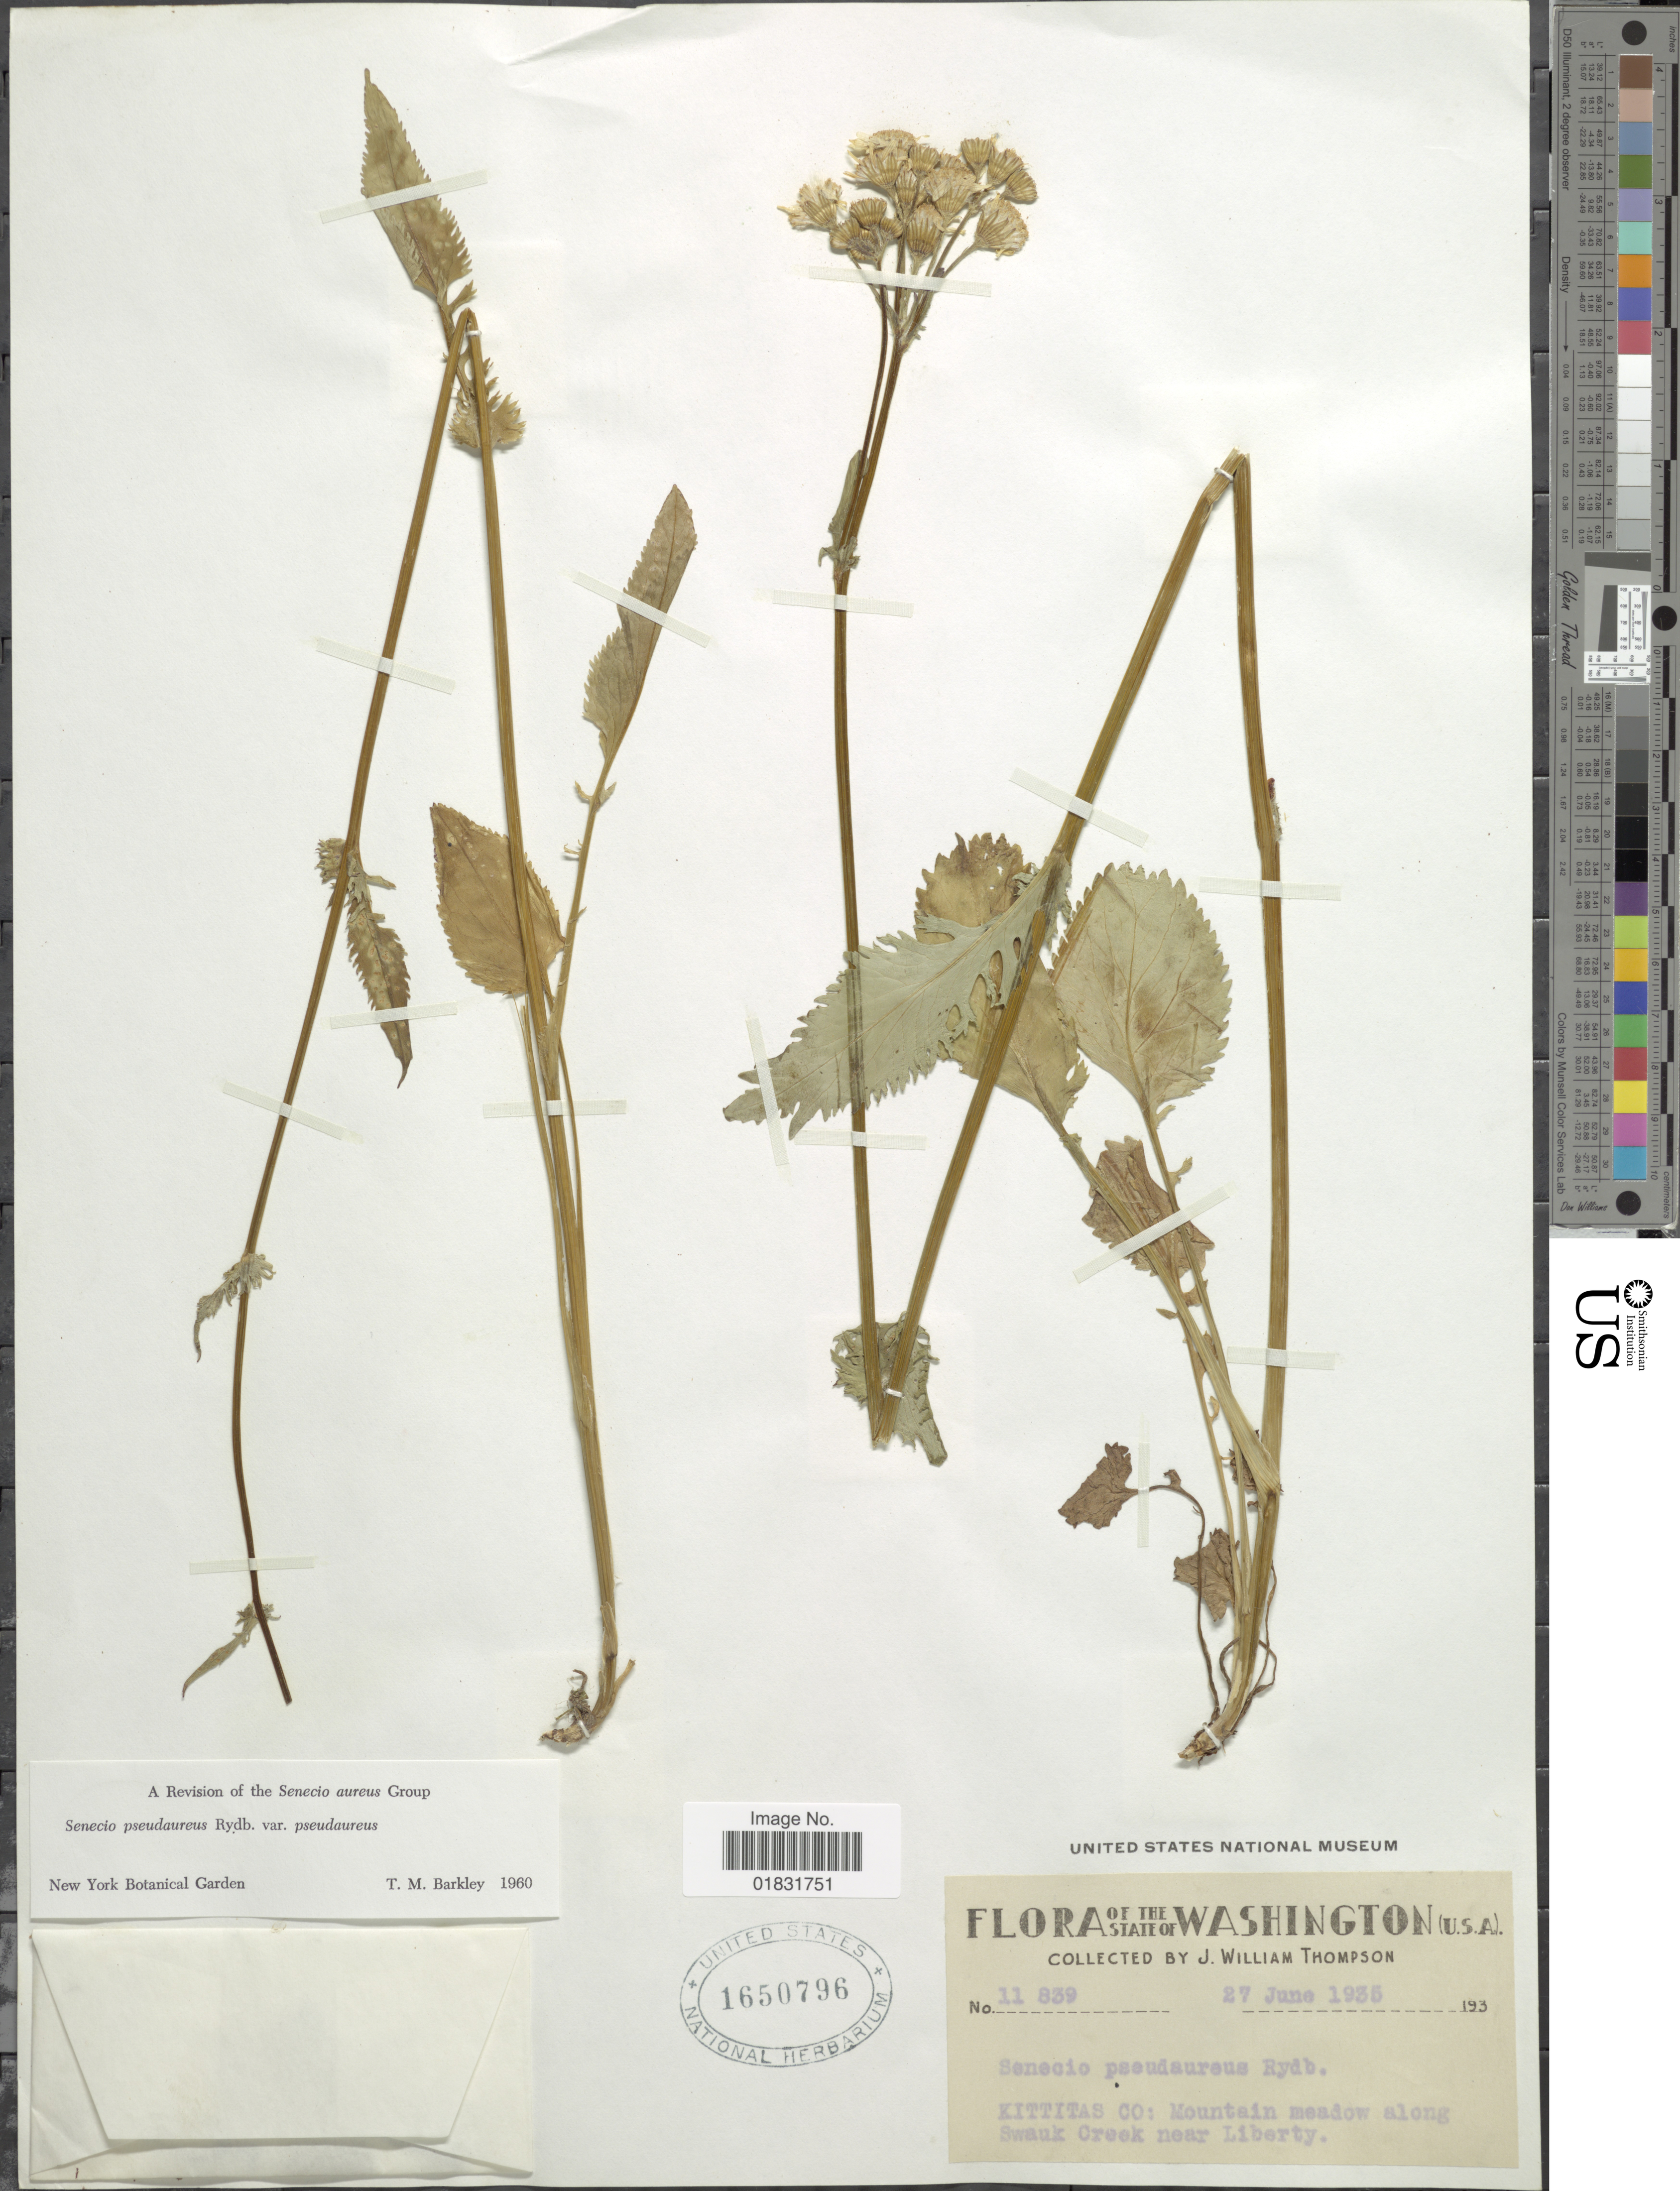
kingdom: Plantae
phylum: Tracheophyta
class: Magnoliopsida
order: Asterales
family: Asteraceae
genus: Packera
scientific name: Packera pseudaurea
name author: (Rydb.) W.A. Weber & Á. Löve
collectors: J. W. Thompson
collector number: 11839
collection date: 1935-06-27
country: United States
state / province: Washington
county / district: Kittitas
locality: Kittitas Co: Mountain meadow along Swauk Creek near Liberty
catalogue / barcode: US 1650796